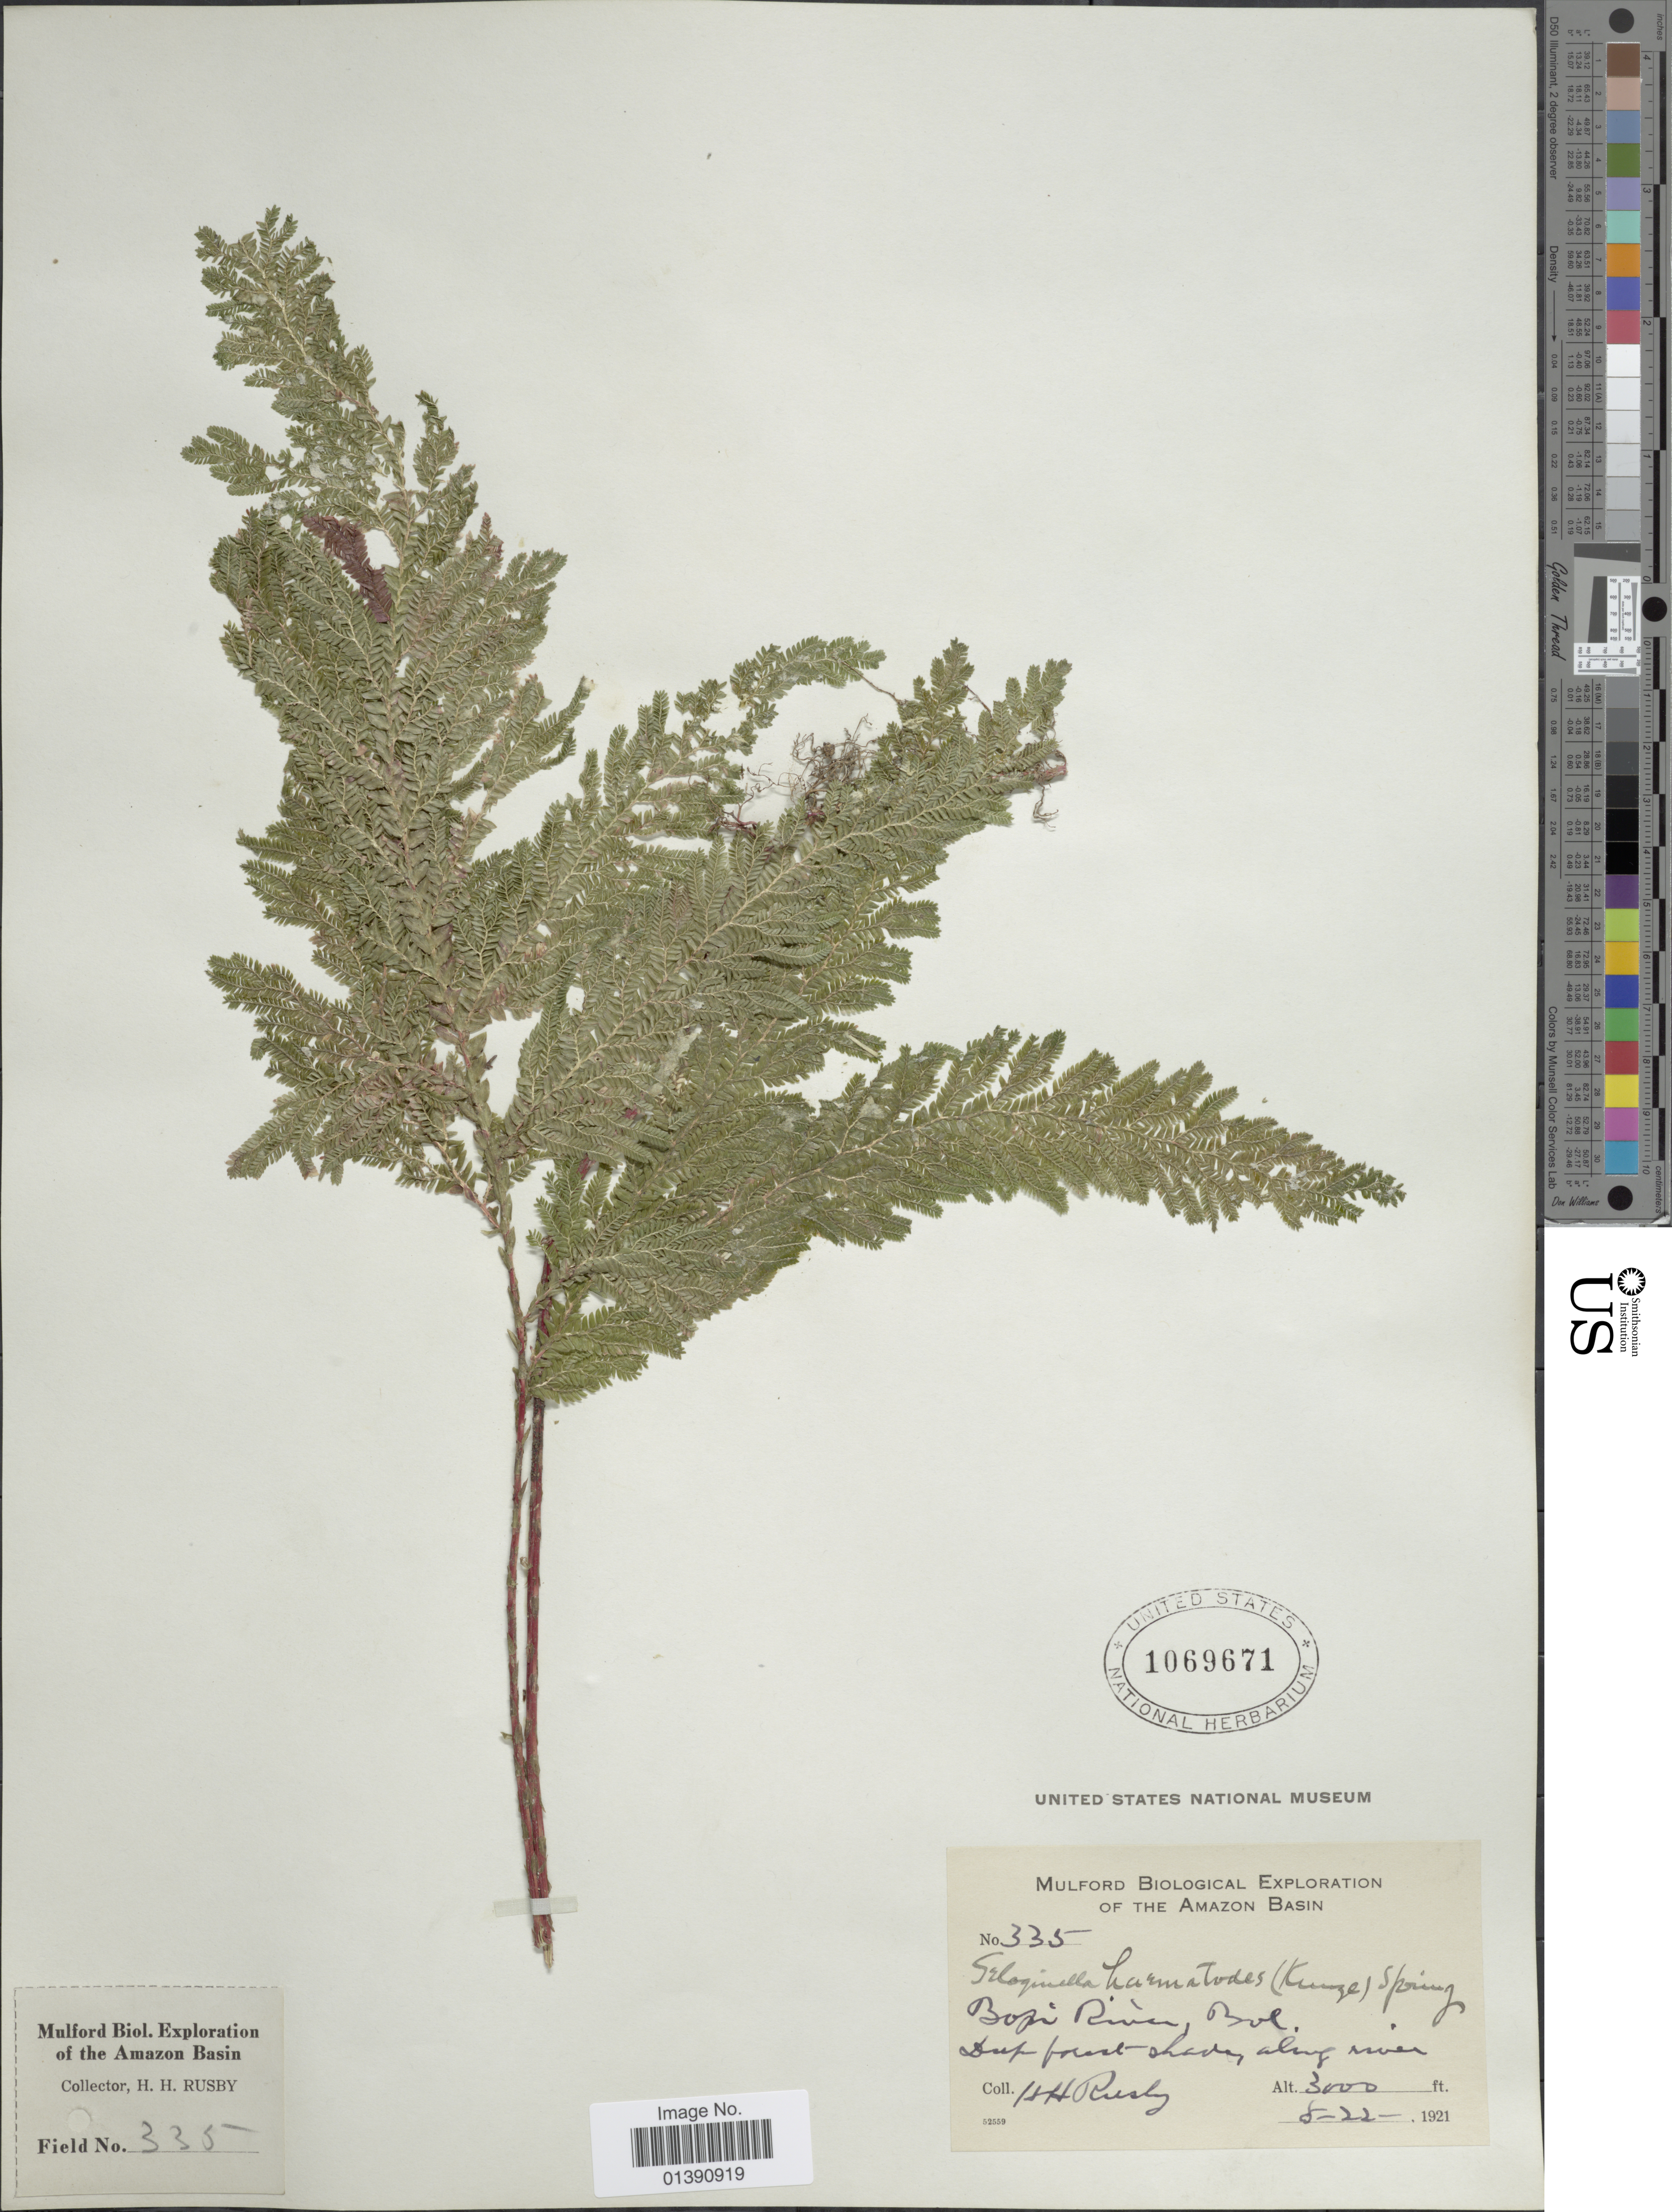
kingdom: Plantae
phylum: Tracheophyta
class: Lycopodiopsida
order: Selaginellales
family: Selaginellaceae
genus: Selaginella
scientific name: Selaginella haematodes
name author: (Kunze) Spring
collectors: H. H. Rusby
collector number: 335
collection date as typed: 8-22-1921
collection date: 1921-08-22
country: Bolivia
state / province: La Paz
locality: Bopi River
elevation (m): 914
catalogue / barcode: US 1069671